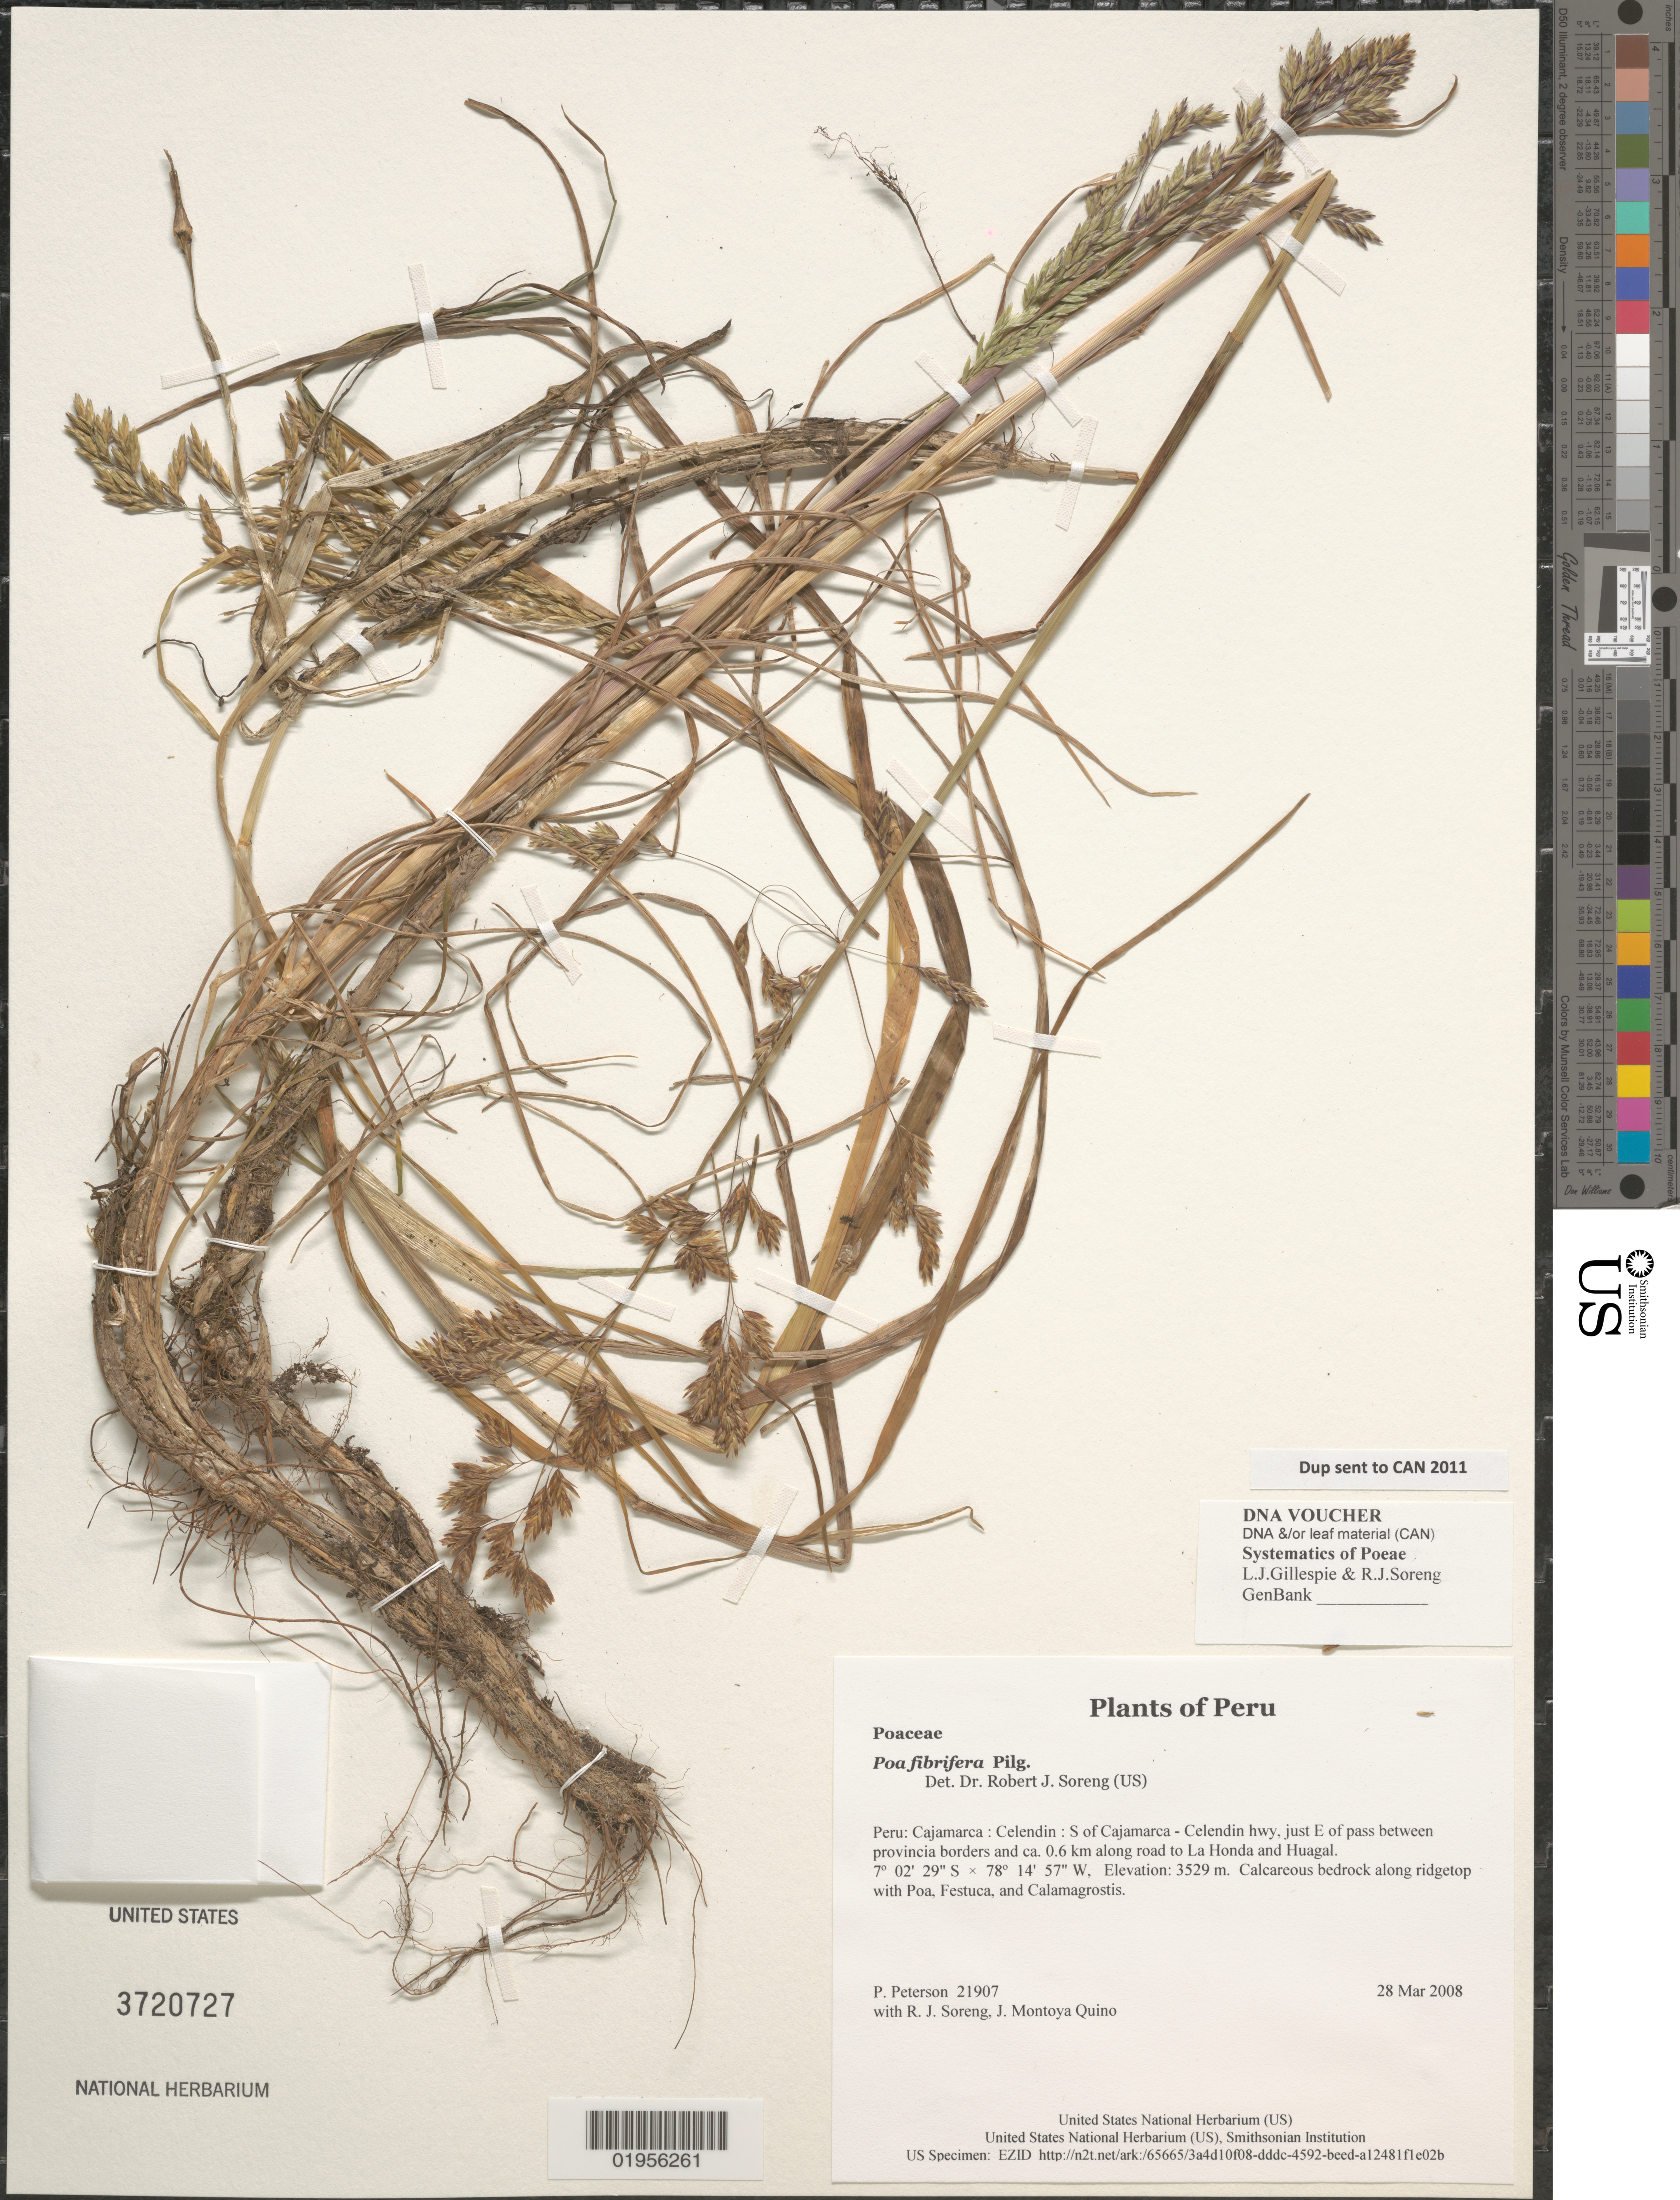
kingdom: Plantae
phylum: Tracheophyta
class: Liliopsida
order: Poales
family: Poaceae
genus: Poa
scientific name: Poa fibrifera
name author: Pilg.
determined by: Soreng, Robert J., Research Associate (BOT), Smithsonian Institution - National Museum of Natural History (UNITED STATES)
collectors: P. M. Peterson, R. J. Soreng & J. Montoya Quino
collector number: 21907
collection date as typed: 28 Mar 2008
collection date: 2008-03-28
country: Peru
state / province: Cajamarca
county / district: Celendín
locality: S of Cajamarca - Celendin hwy, just E of pass between provincia borders and ca. 0.6 km along road to La Honda and Huagal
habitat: Calcareous bedrock along ridgetop with Poa, Festuca, and Calamagrostis.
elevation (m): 3529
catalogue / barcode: US 3720727